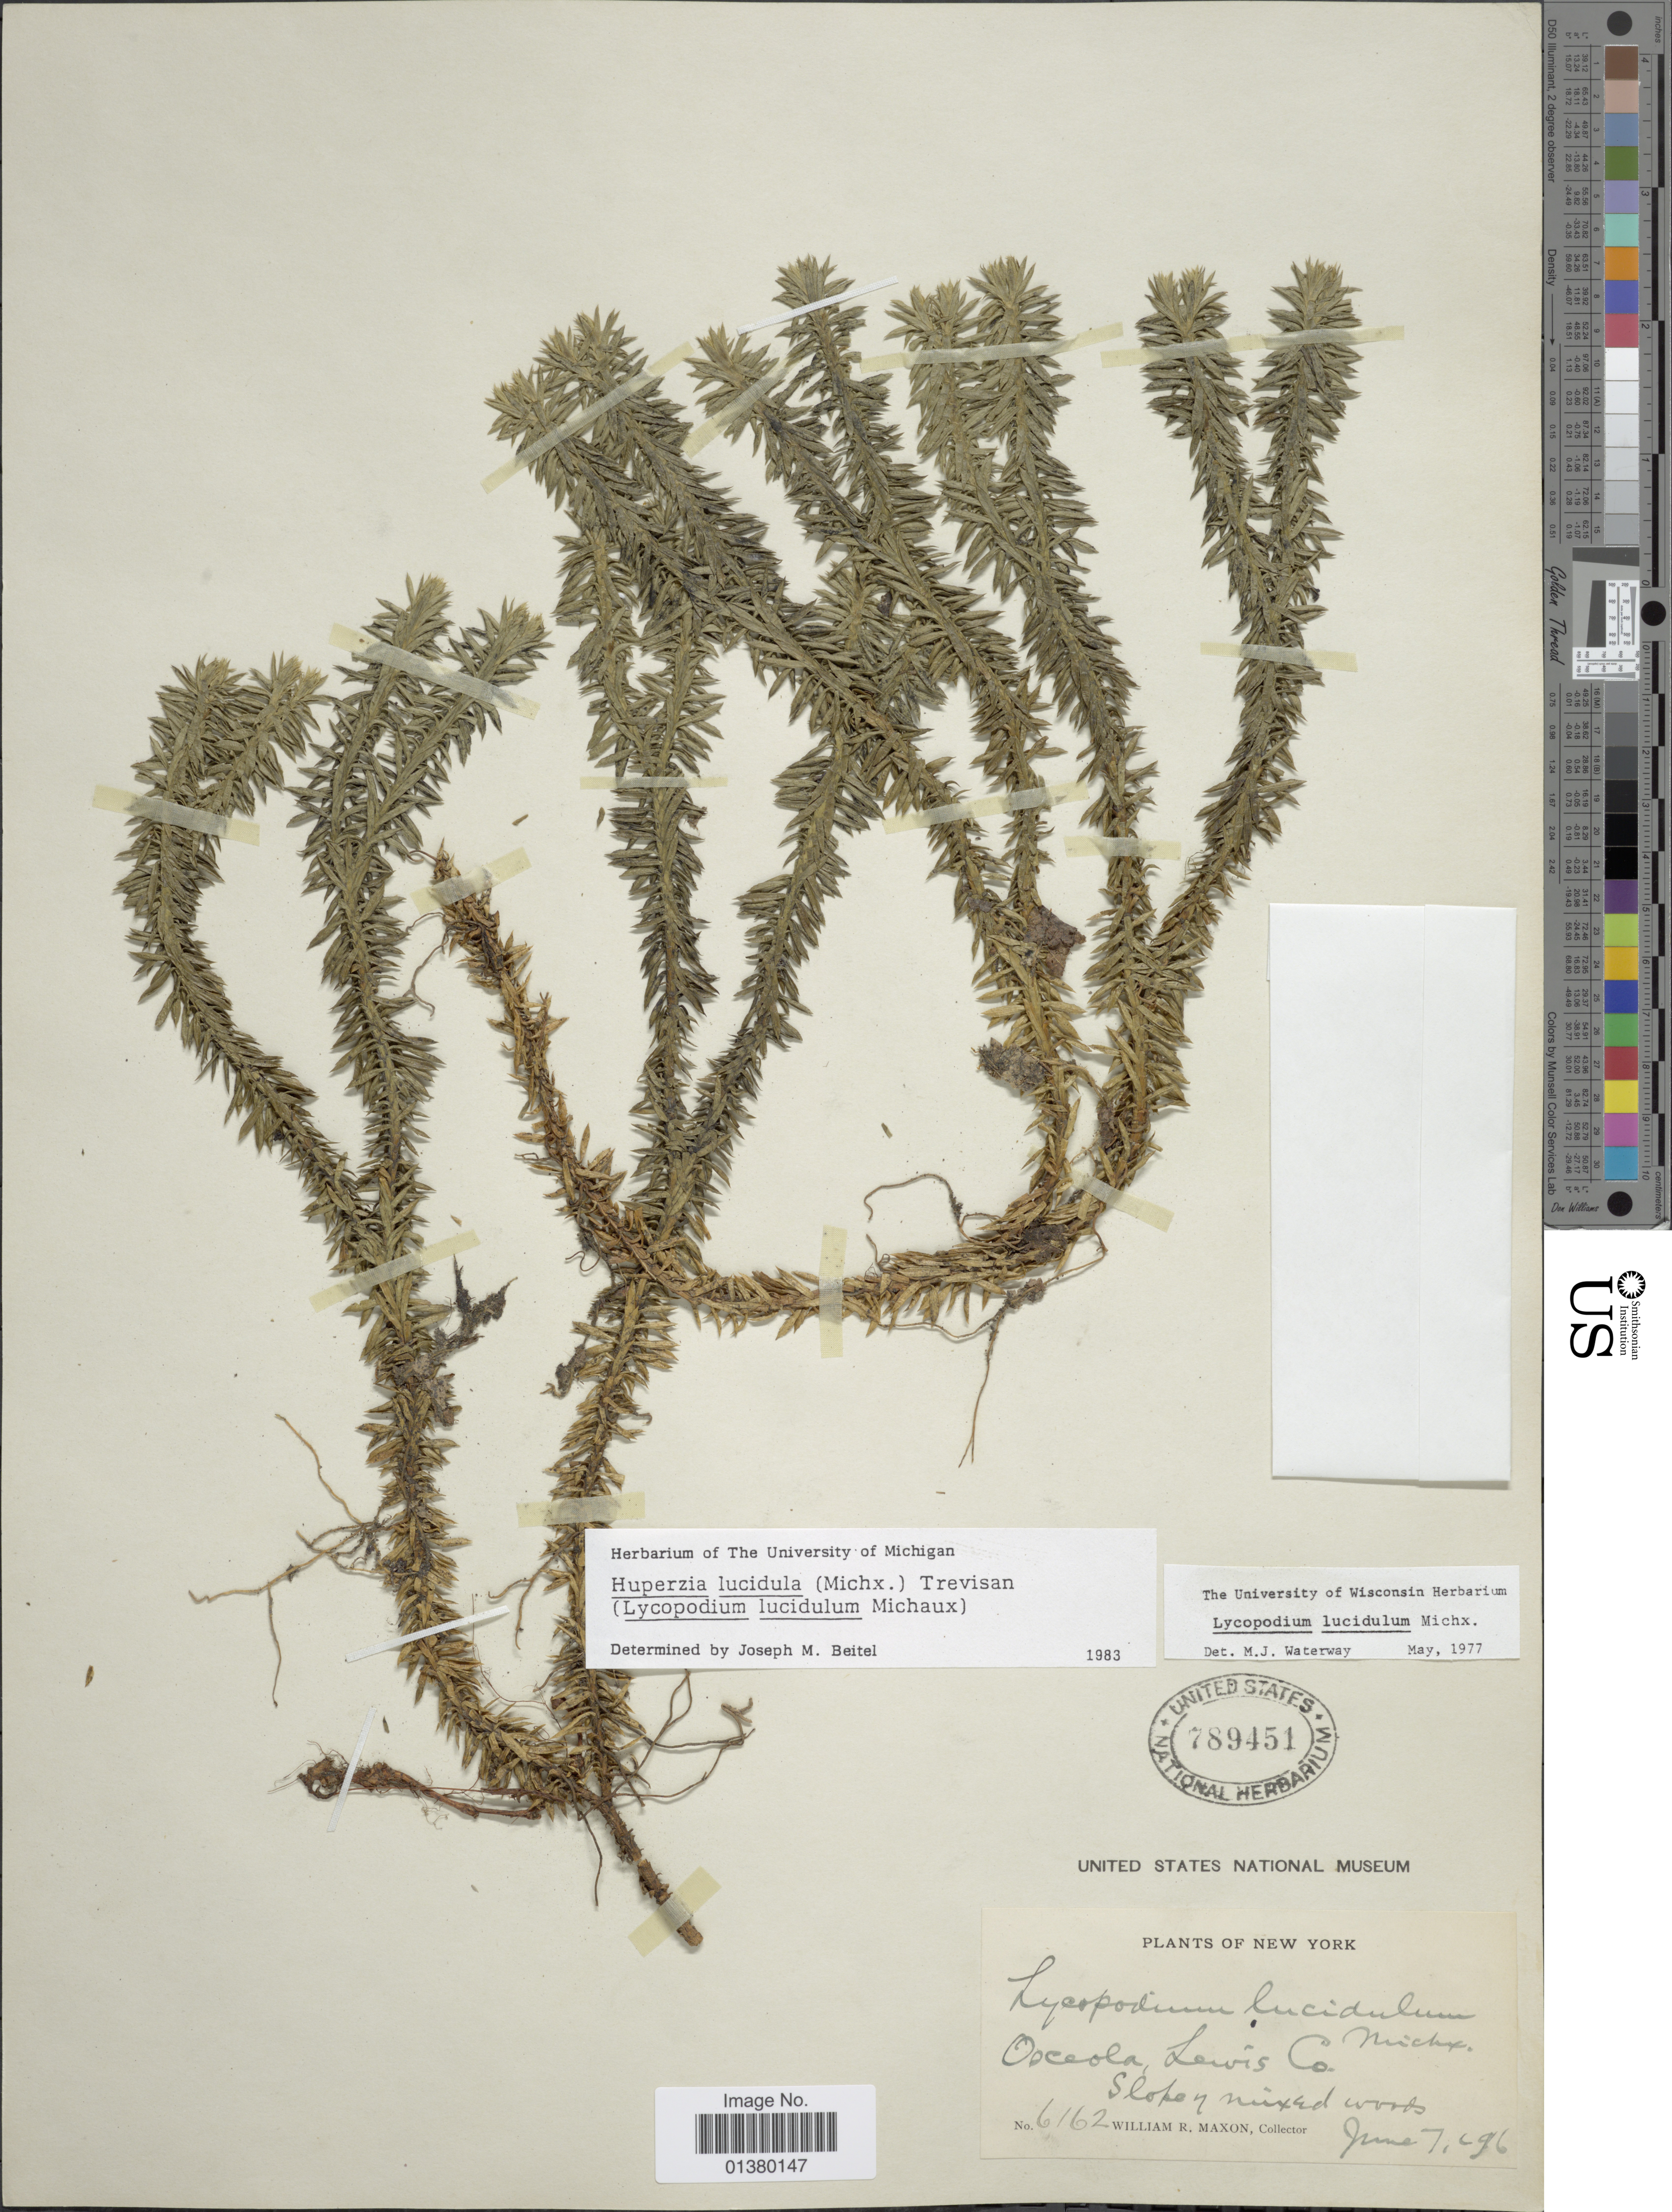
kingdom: Plantae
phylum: Tracheophyta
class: Lycopodiopsida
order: Lycopodiales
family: Lycopodiaceae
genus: Huperzia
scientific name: Huperzia lucidula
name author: (Michx.) Trevis.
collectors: W. R. Maxon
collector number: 6162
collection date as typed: Transcribed d/m/y: 7/6/96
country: United States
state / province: New York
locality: Osceola, Lewis Co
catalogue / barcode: US 789451